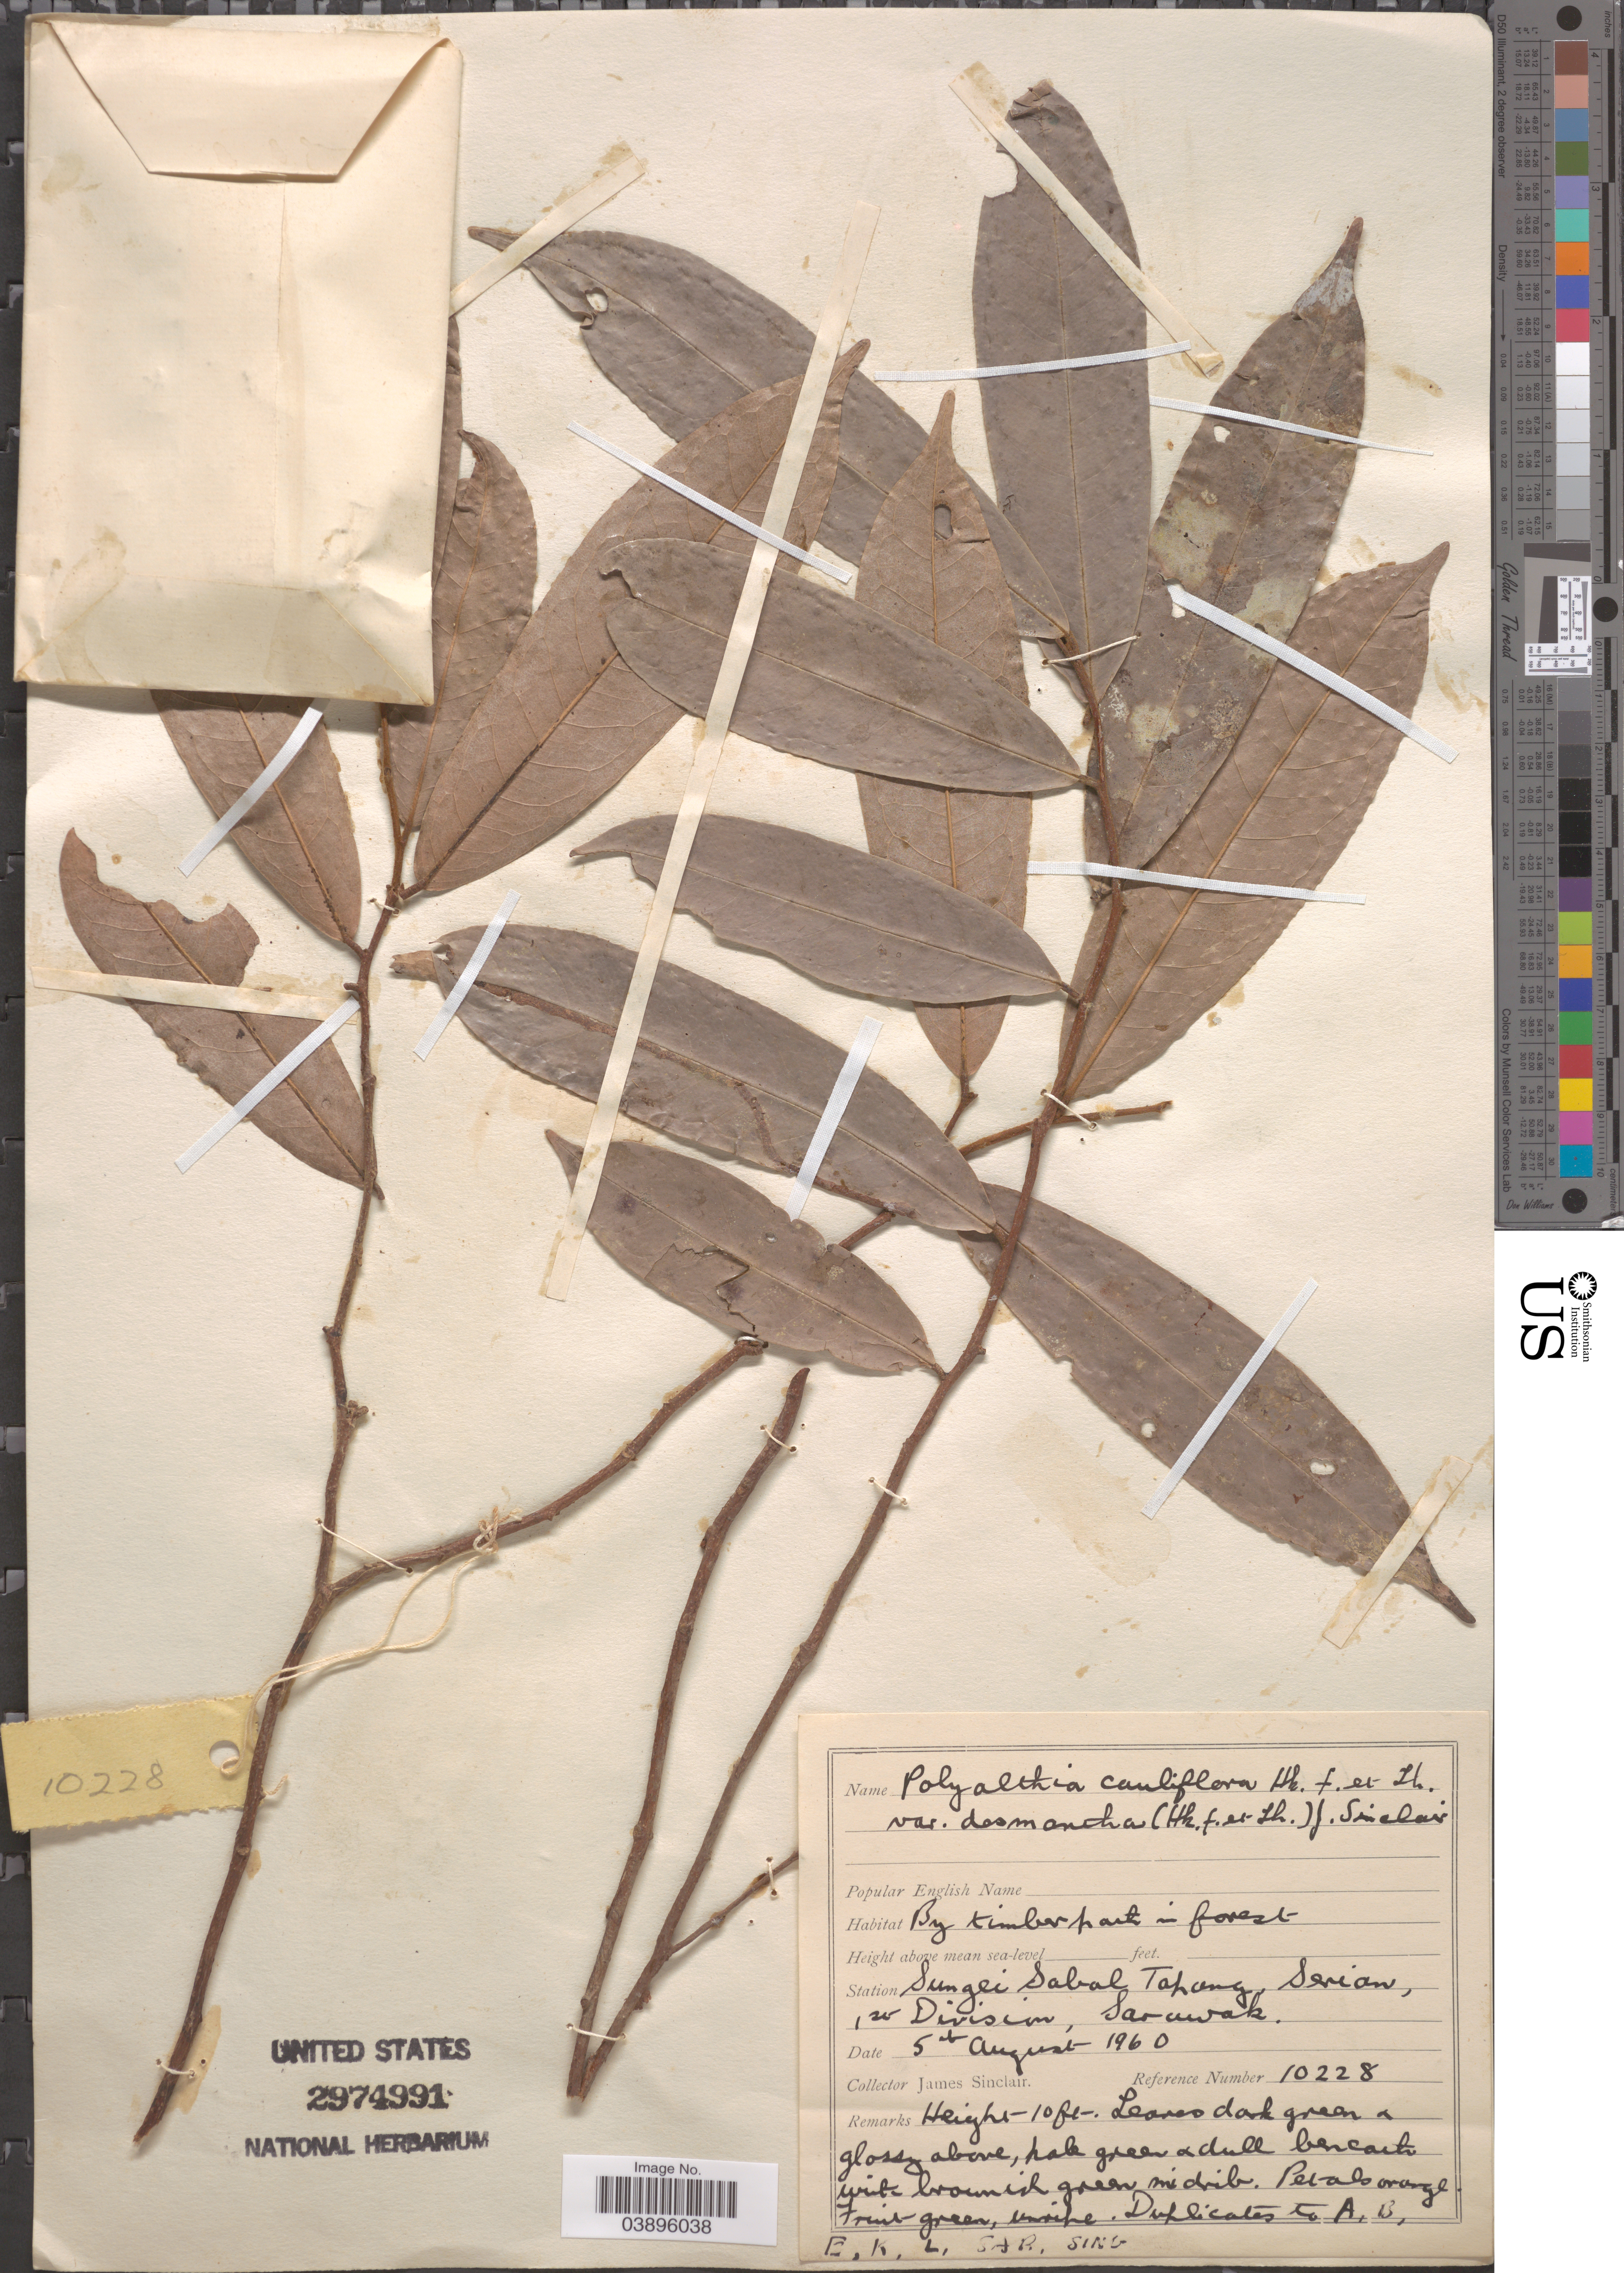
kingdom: Plantae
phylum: Tracheophyta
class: Magnoliopsida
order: Magnoliales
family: Annonaceae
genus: Polyalthia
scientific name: Polyalthia cauliflora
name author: Hook. f. & Thomson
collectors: J. Sinclair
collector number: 10228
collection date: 1960-08-05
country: Malaysia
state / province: Sarawak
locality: Station Sungei Sabal Tahang, Serian, 1st Division.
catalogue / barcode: US 2974991